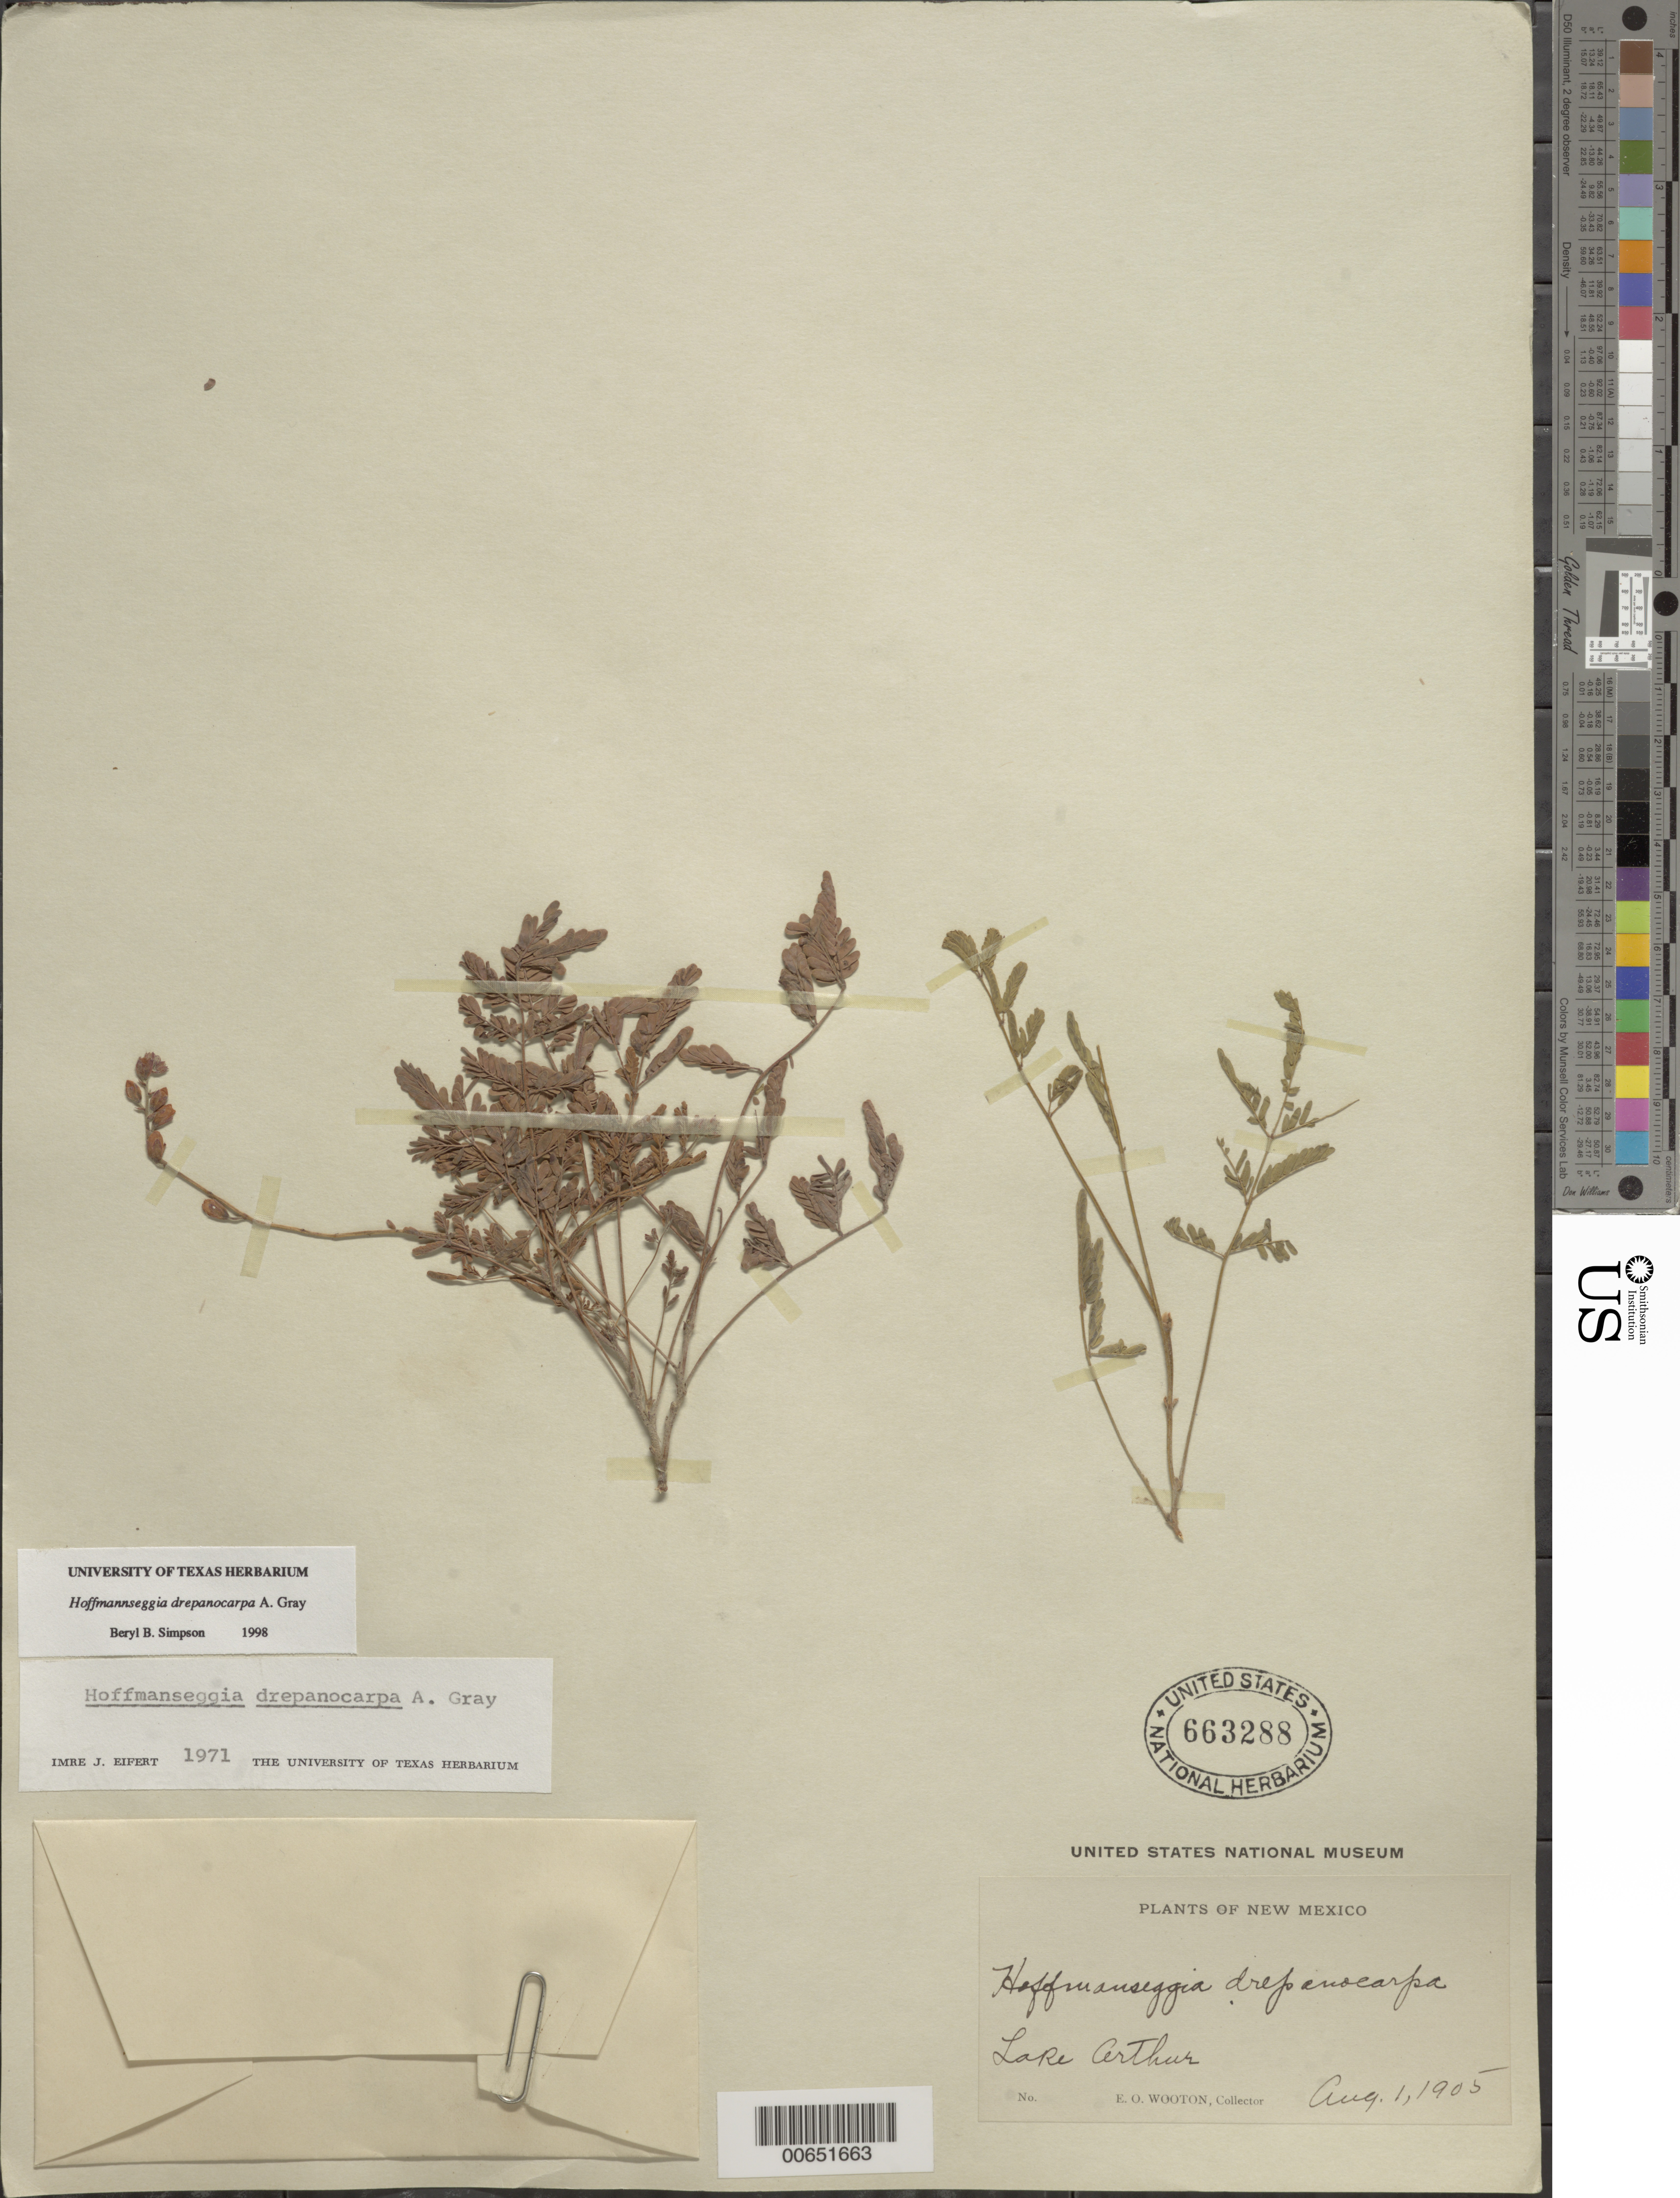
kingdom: Plantae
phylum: Tracheophyta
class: Magnoliopsida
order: Fabales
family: Fabaceae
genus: Hoffmannseggia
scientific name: Hoffmannseggia drepanocarpa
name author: A. Gray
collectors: E. O. Wooton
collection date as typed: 01 Aug 1905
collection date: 1905-08-01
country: United States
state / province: New Mexico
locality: Lake Arthur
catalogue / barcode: US 663288